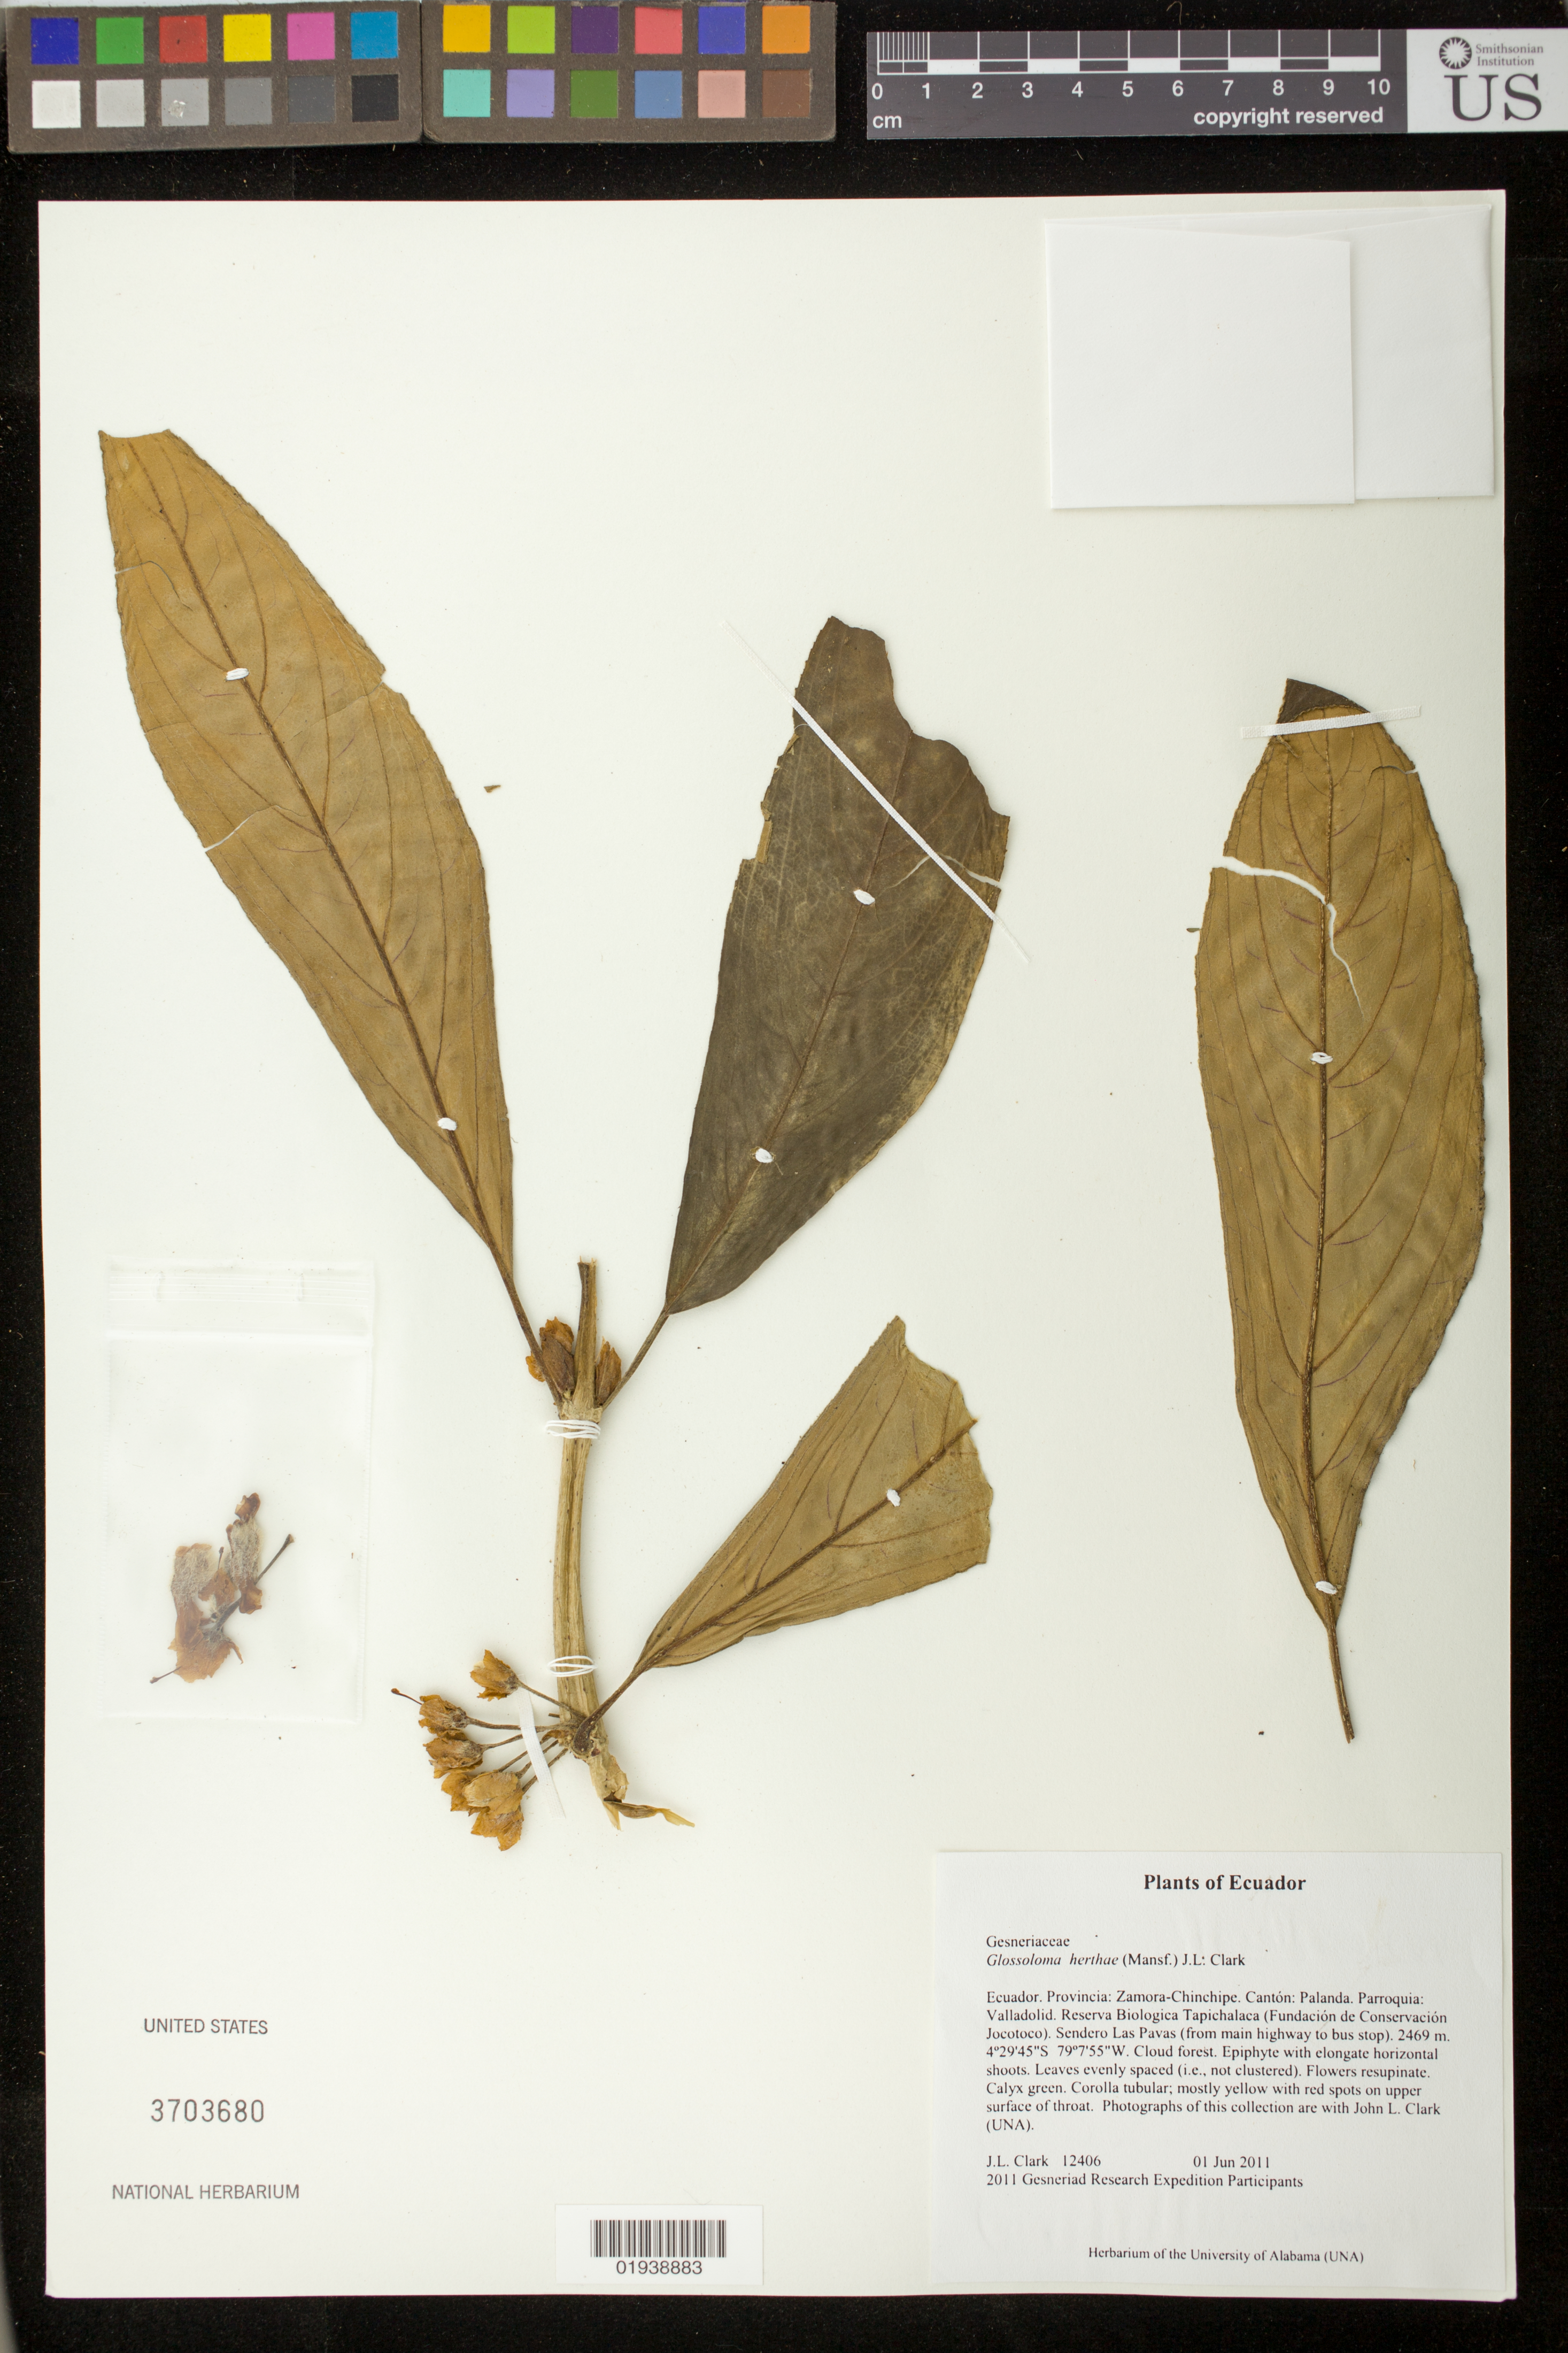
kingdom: Plantae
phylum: Tracheophyta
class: Magnoliopsida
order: Lamiales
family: Gesneriaceae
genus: Glossoloma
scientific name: Glossoloma herthae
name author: (Mansf.) J.L. Clark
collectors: J. L. Clark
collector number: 12406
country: Ecuador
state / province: Zamora-Chinchipe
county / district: Canton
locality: Palanda, Parroquia, Valladolid Reserva Biologica Tapichalaca, Fundacion de Conservacipon Jocotoco, Sendero Las Pavas, from main highway to bus stop.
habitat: Cloud forest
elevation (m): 2469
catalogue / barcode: US 3703680